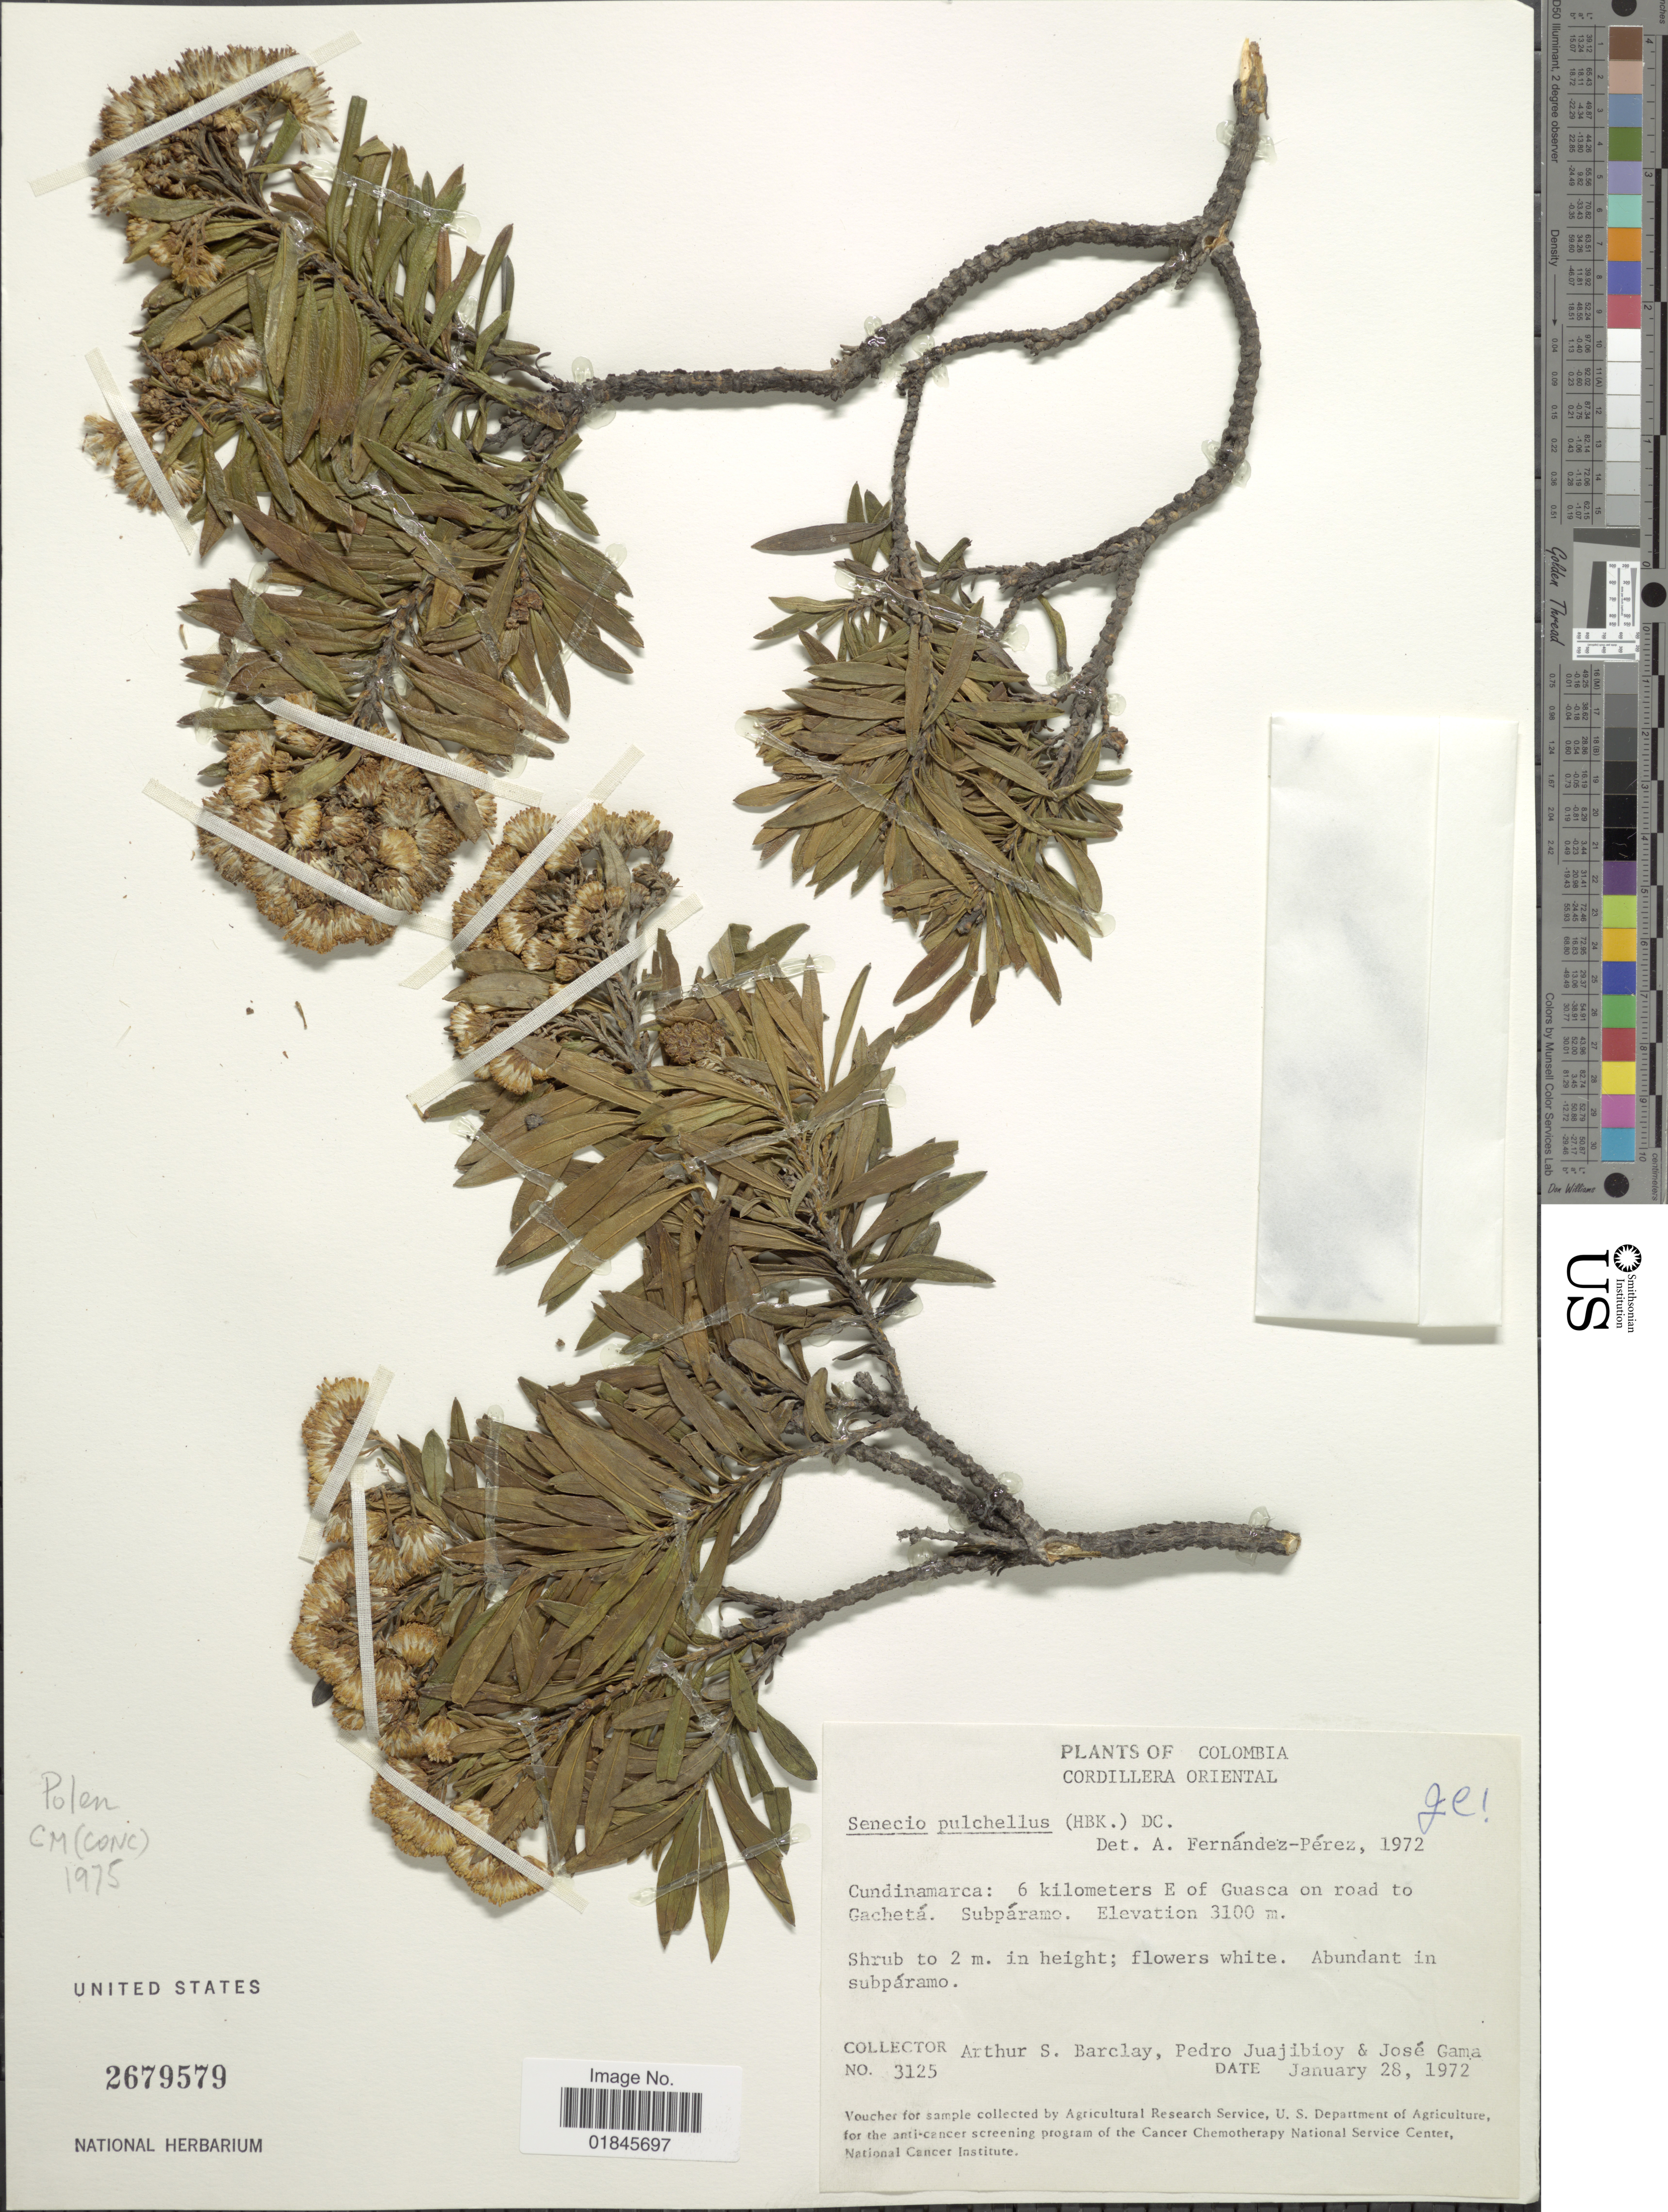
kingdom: Plantae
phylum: Tracheophyta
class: Magnoliopsida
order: Asterales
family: Asteraceae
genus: Pentacalia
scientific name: Pentacalia pulchella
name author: (Kunth) Cuatrec.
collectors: A. S. Barclay, P. Juajibioy & J. Gama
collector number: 3125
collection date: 1972-01-28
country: Colombia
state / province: Cundinamarca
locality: Cordillera Oriental. Cundinamarca: 6 kilometers E of Guasca on road to Gachetá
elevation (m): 3100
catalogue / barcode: US 2679579